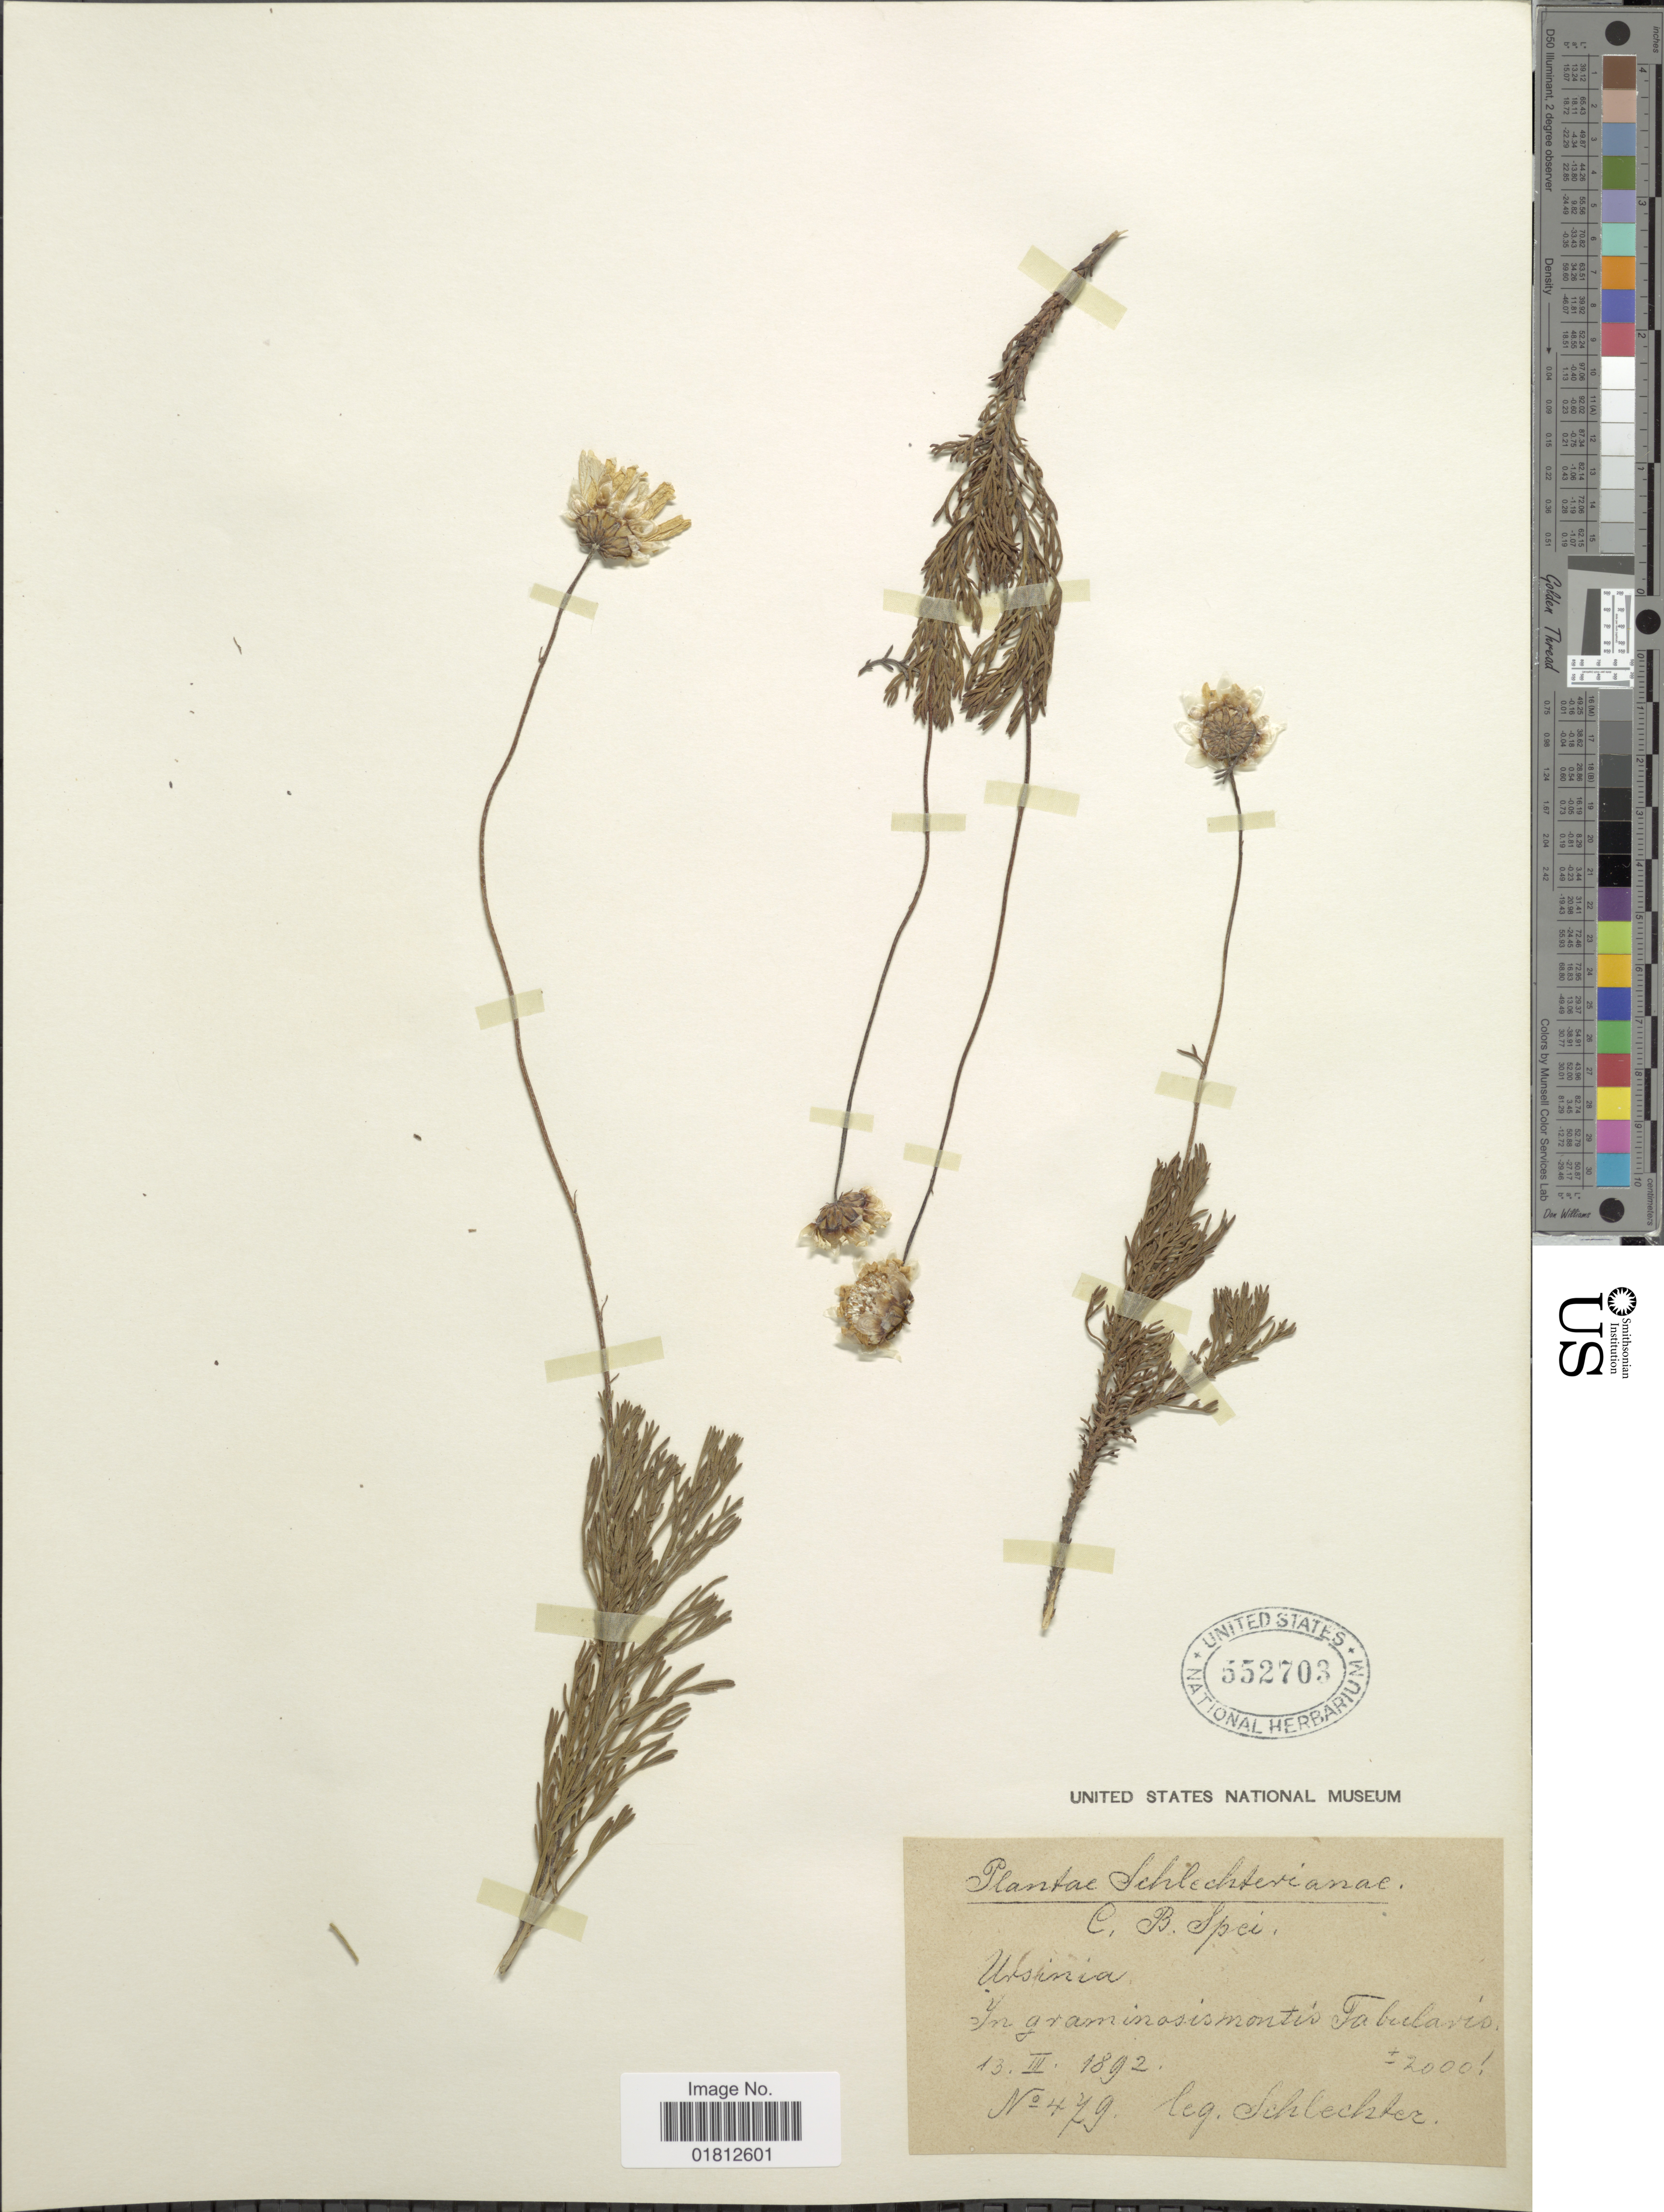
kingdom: Plantae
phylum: Tracheophyta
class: Magnoliopsida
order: Asterales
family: Asteraceae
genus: Ursinia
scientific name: Ursinia sp.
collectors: F. R. R. Schlechter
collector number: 479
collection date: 1892-03-13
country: South Africa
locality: In Graminosis montis Tabularis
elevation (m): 610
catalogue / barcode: US 552703